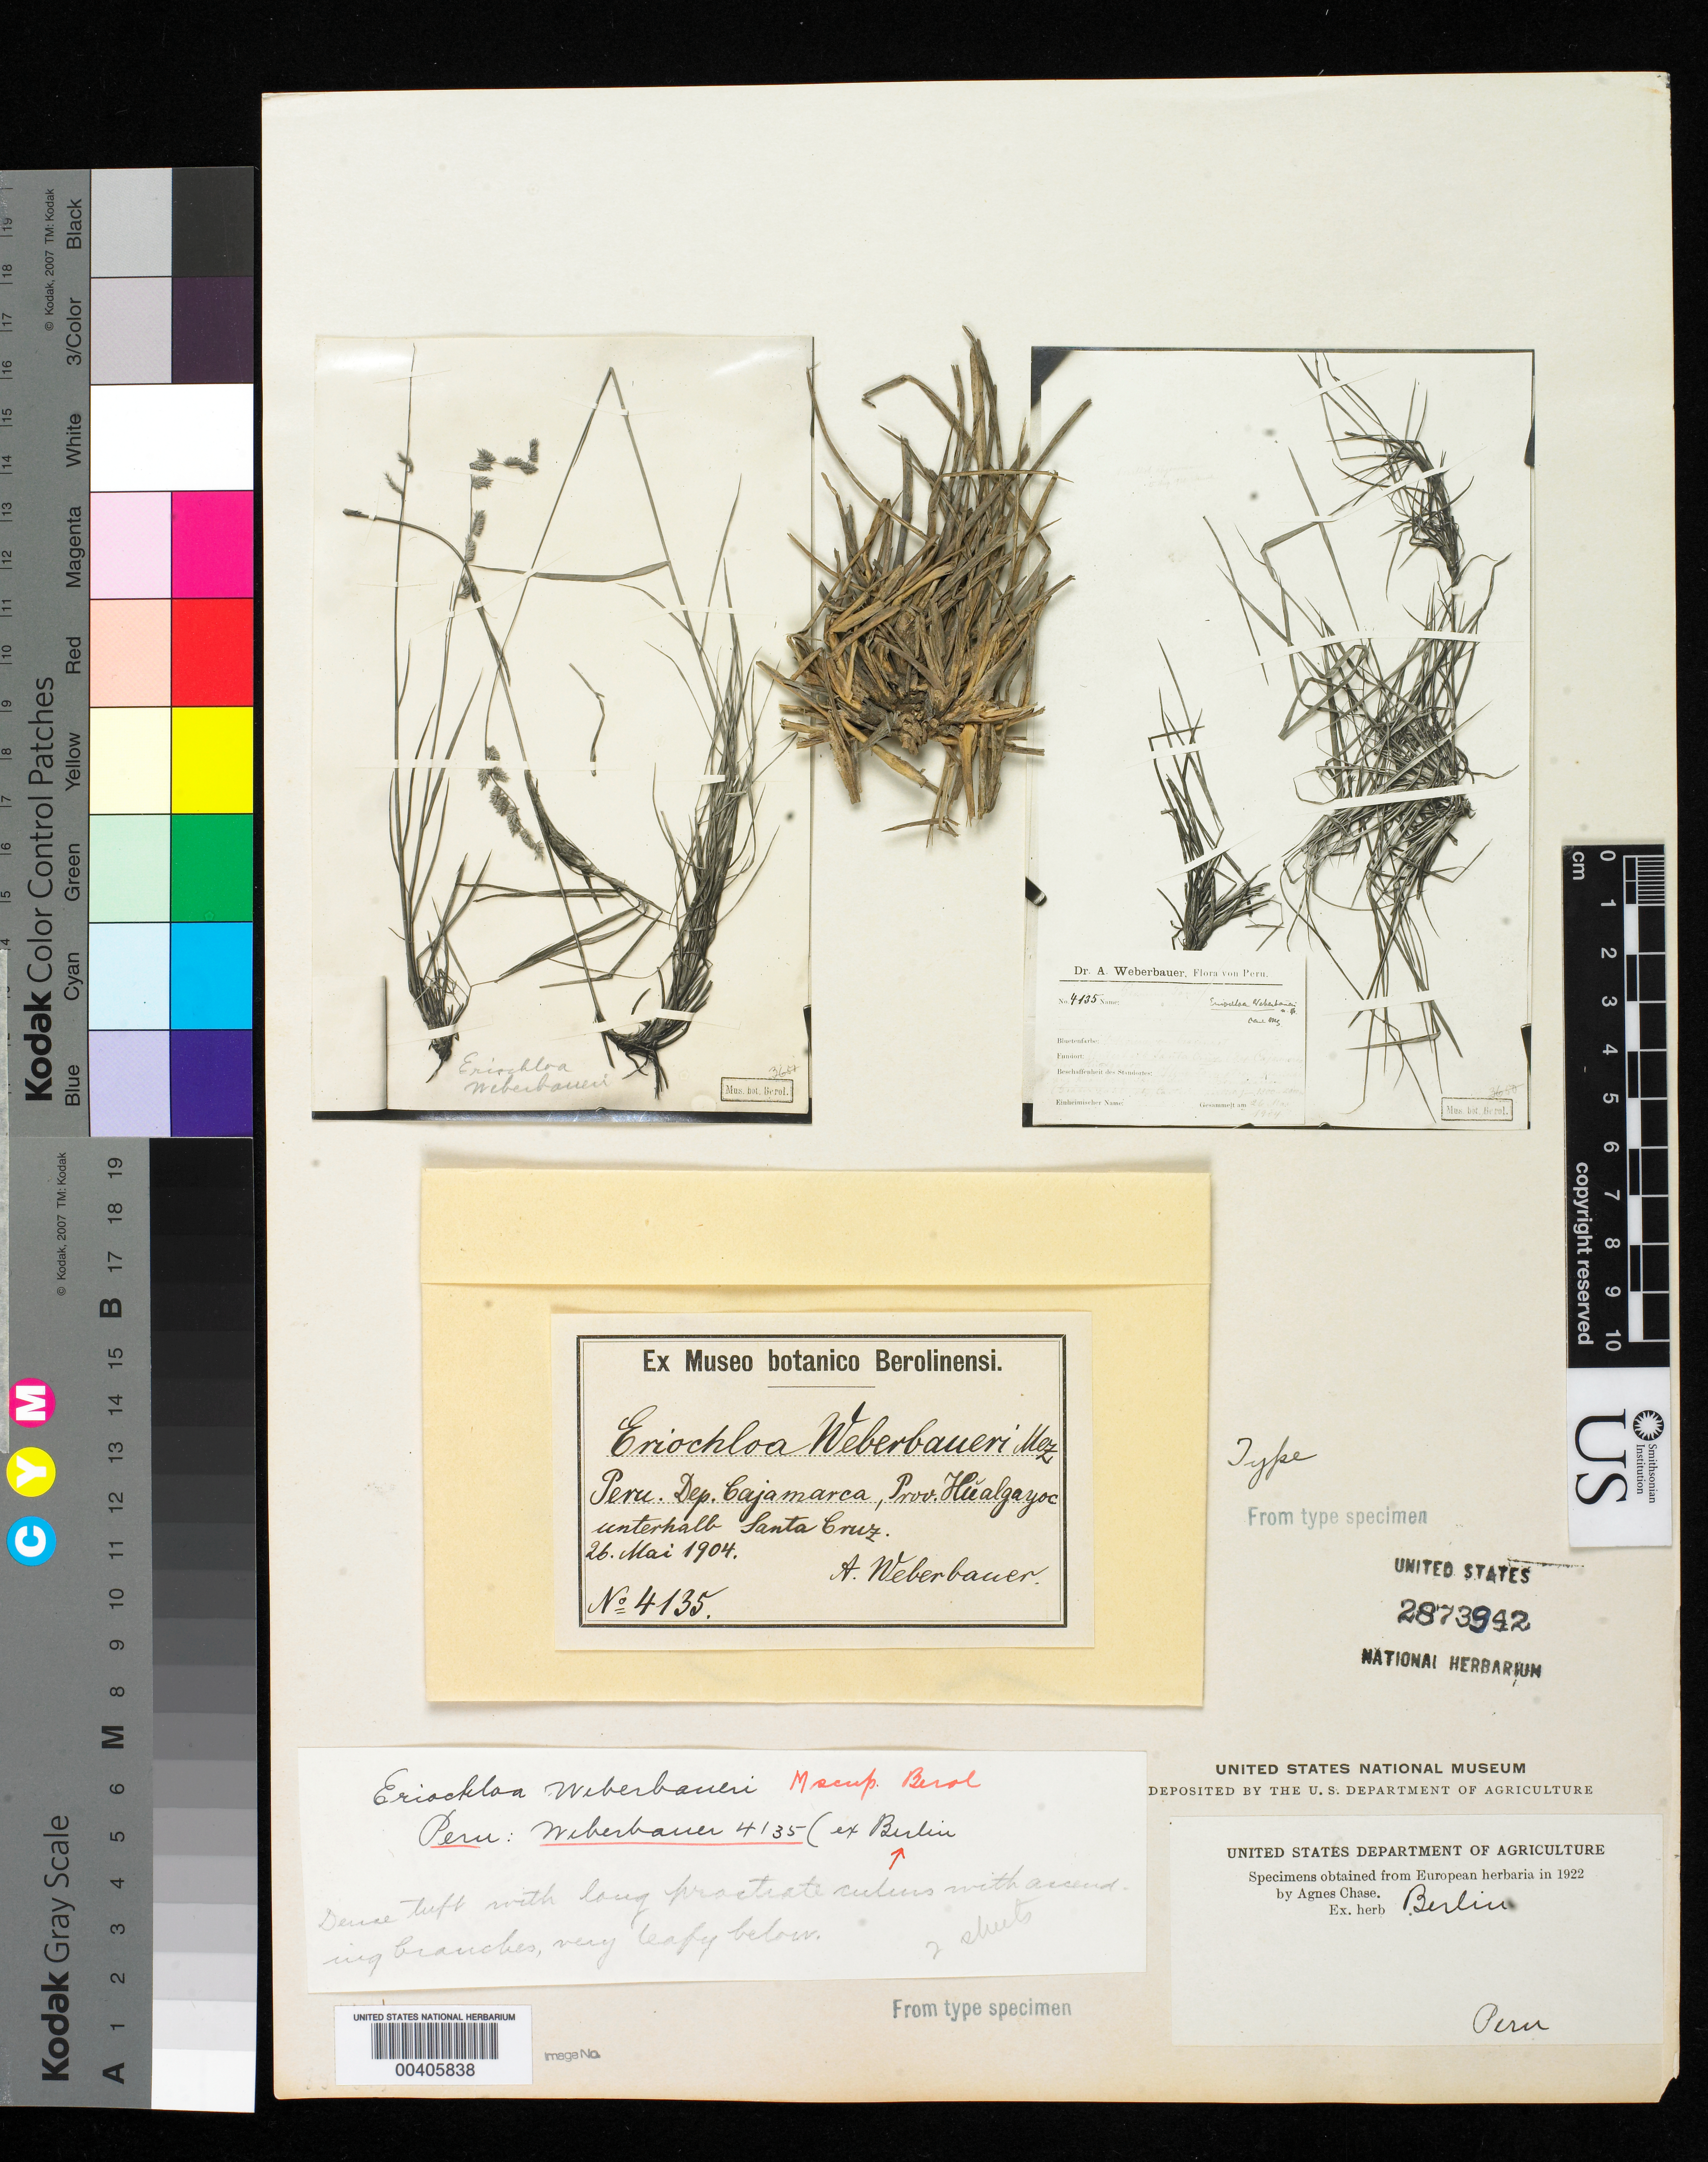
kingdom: Plantae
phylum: Tracheophyta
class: Liliopsida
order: Poales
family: Poaceae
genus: Eriochloa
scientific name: Eriochloa weberbaueri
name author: Mez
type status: Type Fragment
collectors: A. Weberbauer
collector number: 4135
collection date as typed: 26 May 1904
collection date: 1904-05-26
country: Peru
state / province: Cajamarca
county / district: Hualgayoc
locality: unterhalb Santa Cruz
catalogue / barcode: US 2873942